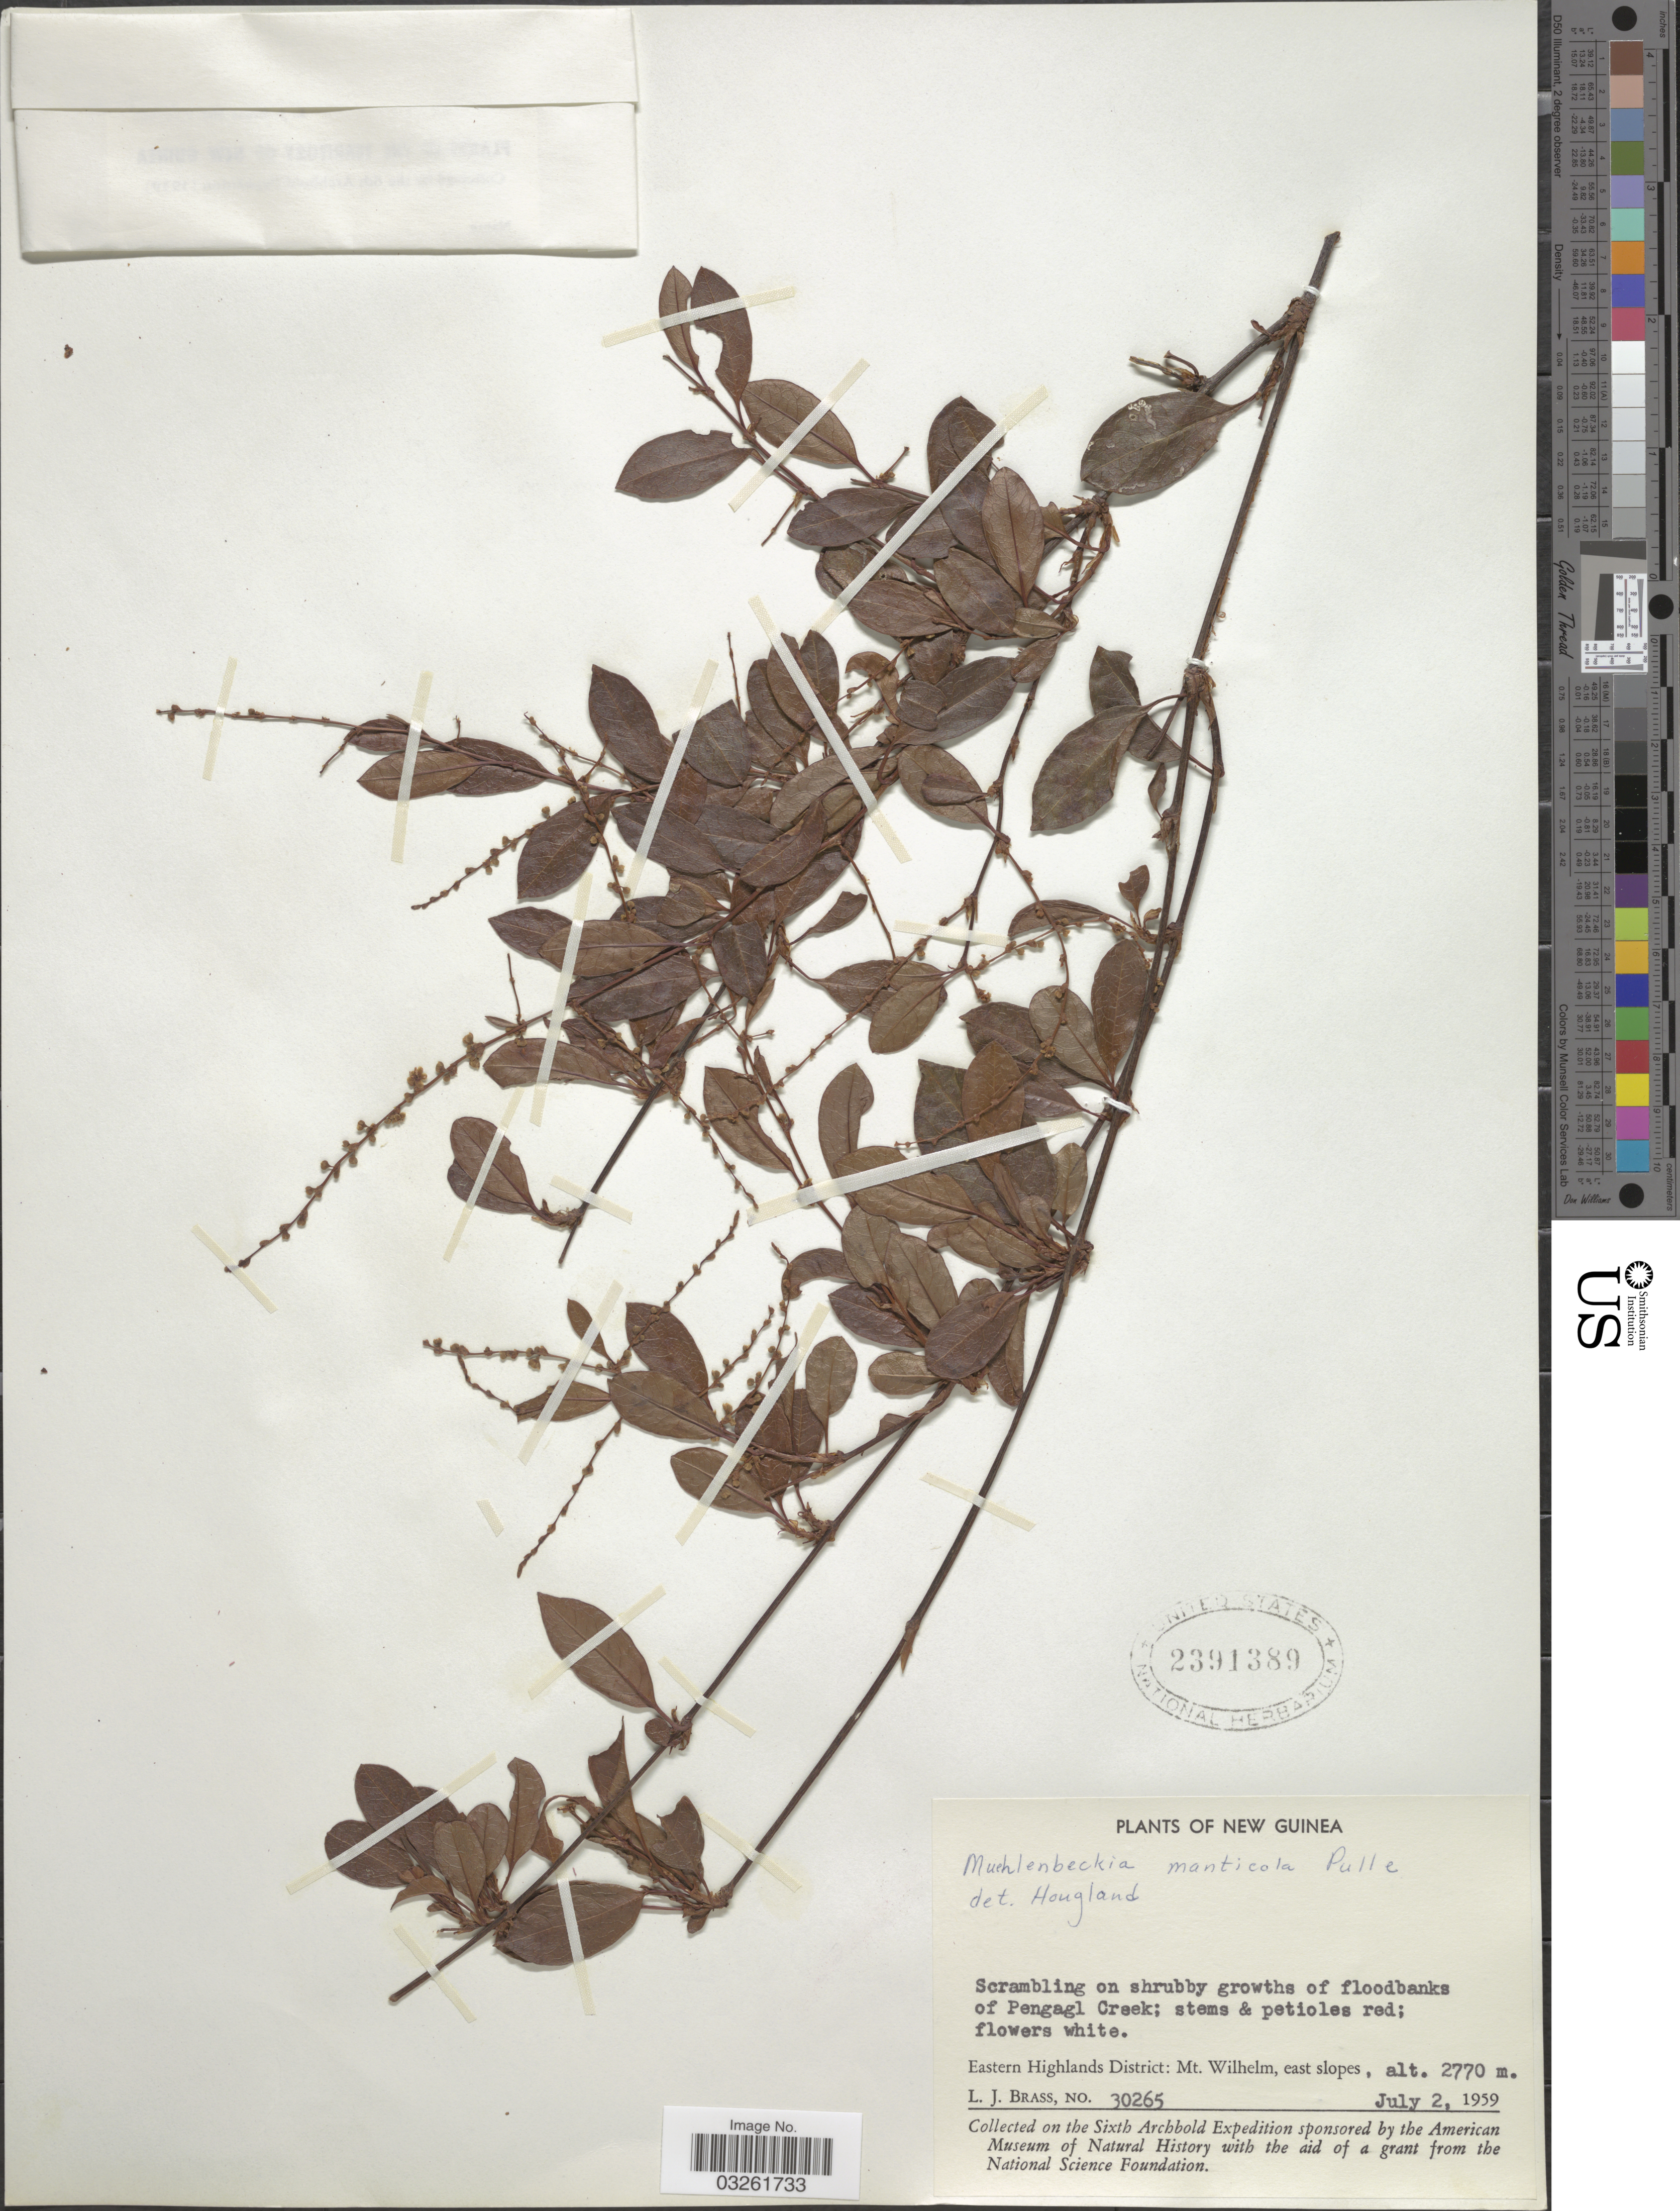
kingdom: Plantae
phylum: Tracheophyta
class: Magnoliopsida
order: Caryophyllales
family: Polygonaceae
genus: Muehlenbeckia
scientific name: Muehlenbeckia monticola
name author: Pulle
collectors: L. J. Brass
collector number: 30265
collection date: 1959-07-02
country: Papua New Guinea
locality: New Guinea. Scrambling on shrubby growths of floodbanks of Pengagl Creek. Eastern Highlands District: Mt. Wilhelm, east slopes.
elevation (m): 2770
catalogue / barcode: US 2391389